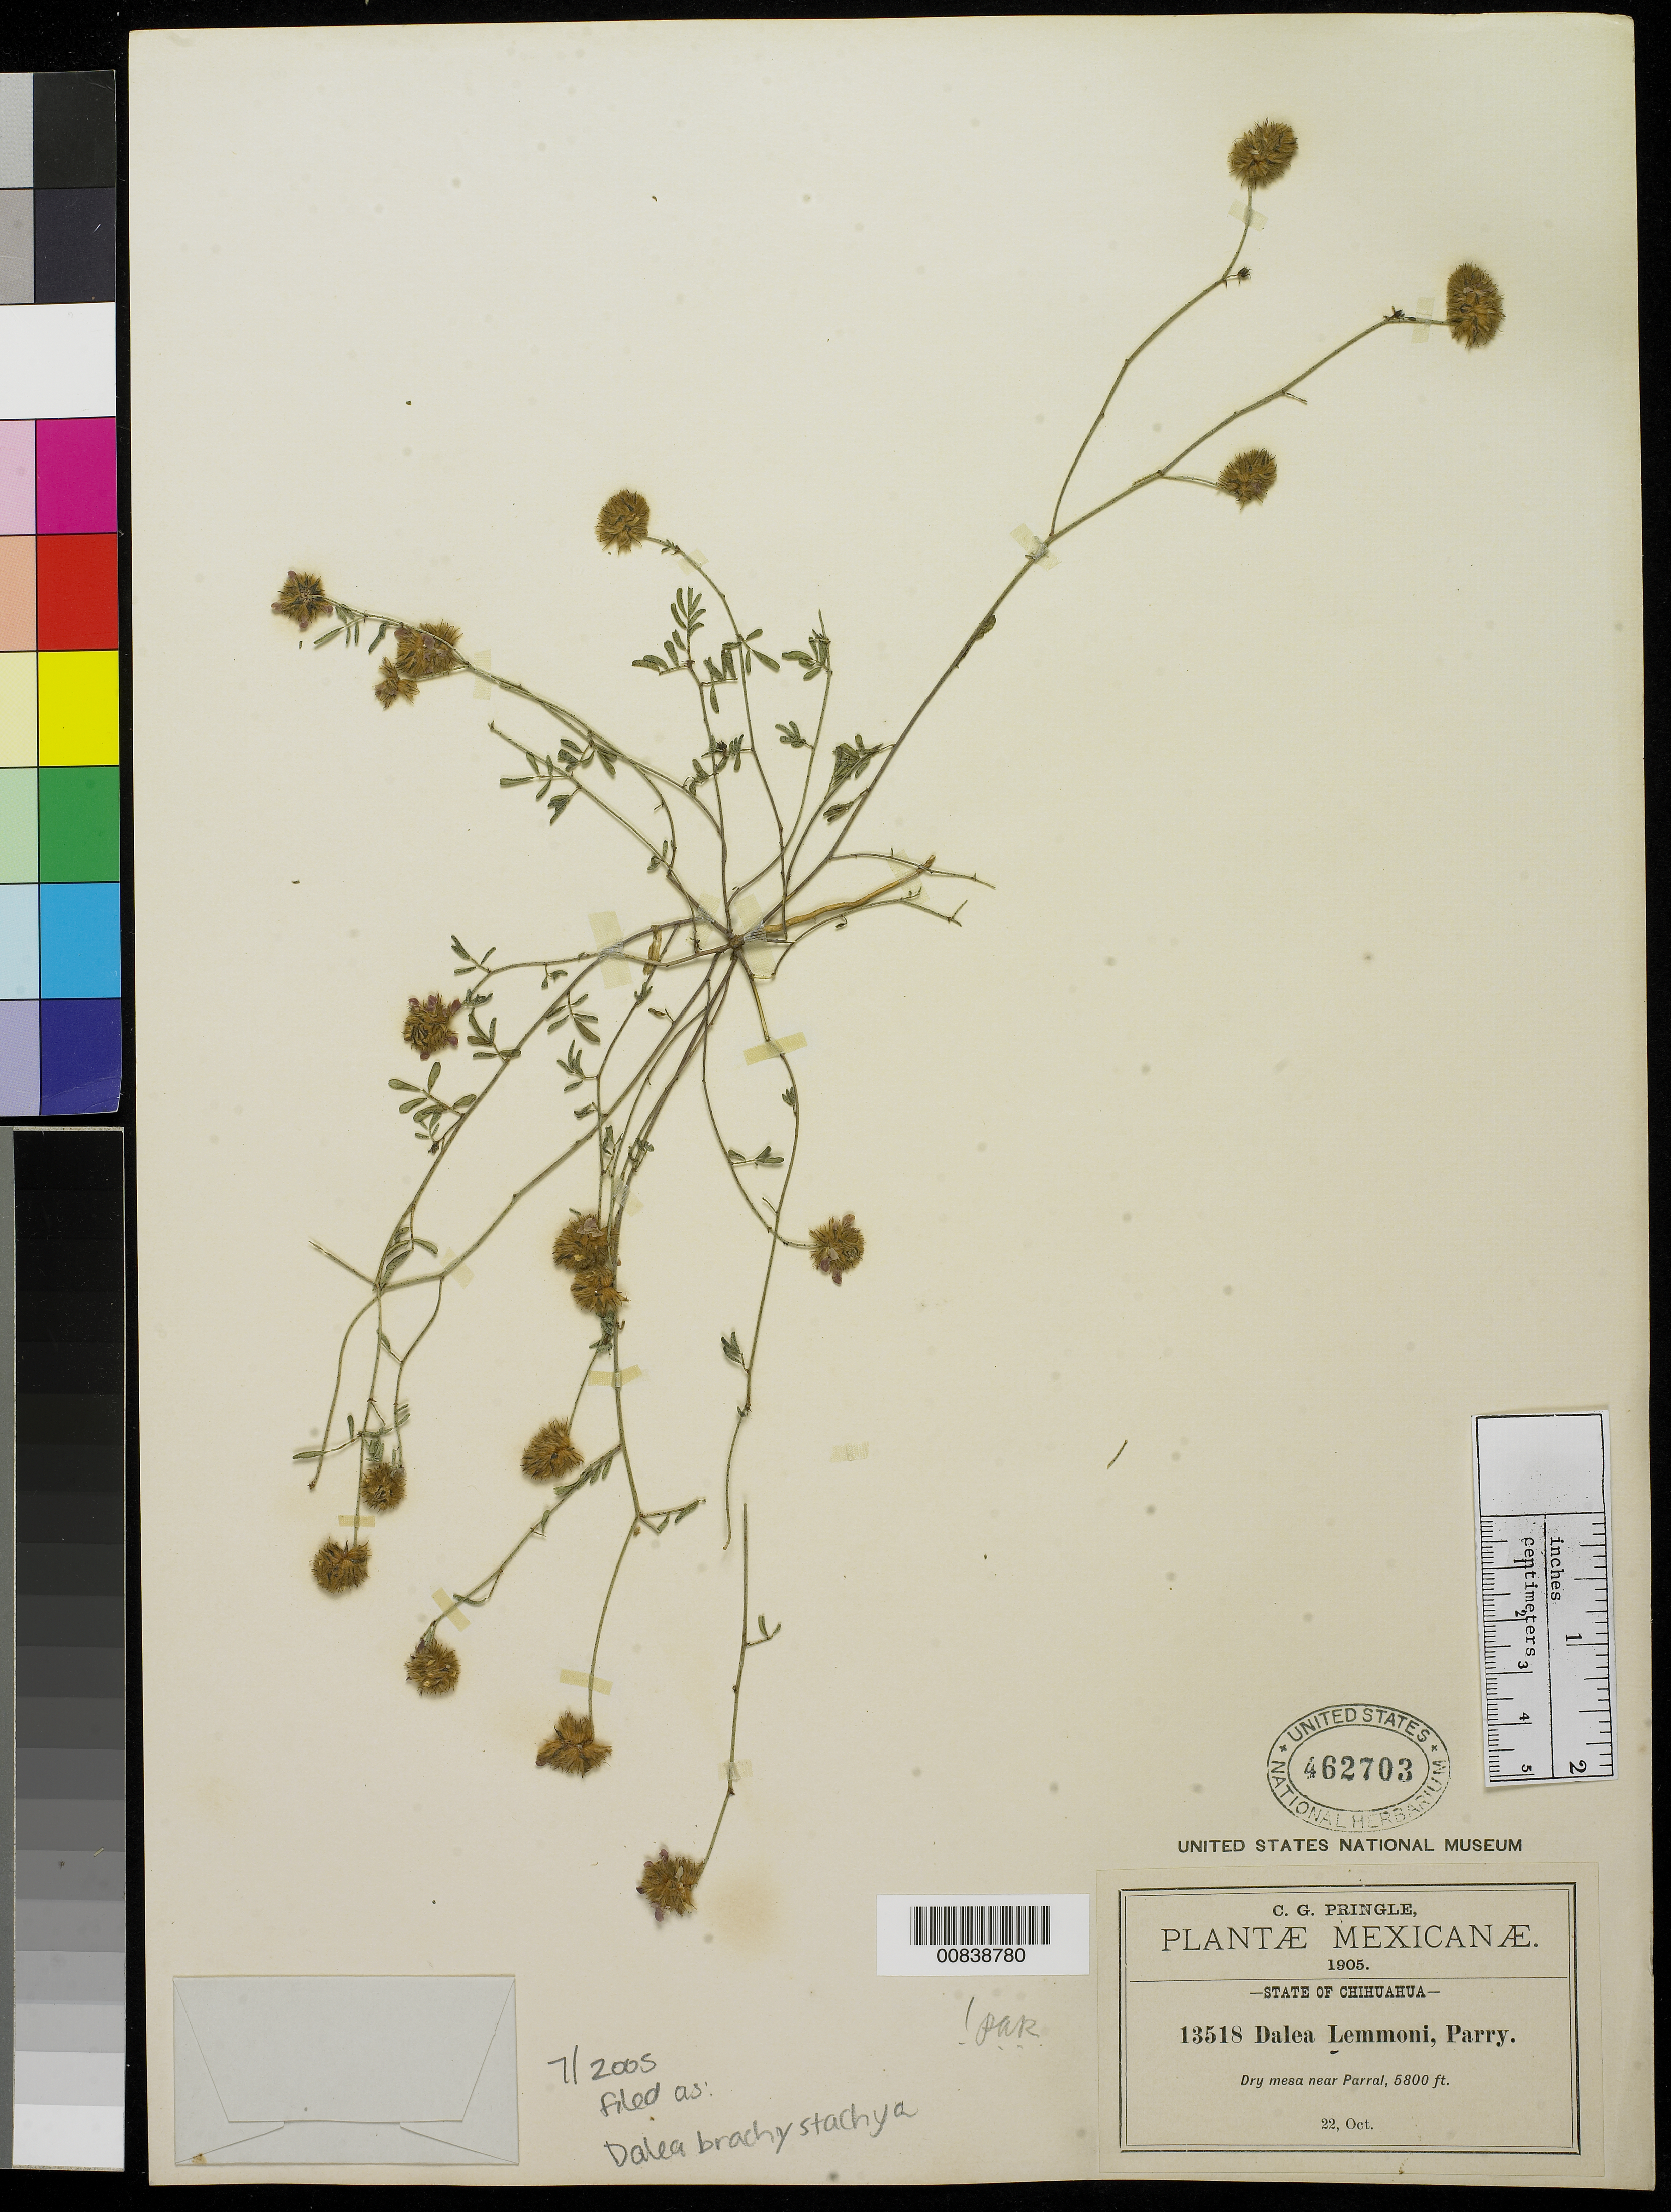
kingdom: Plantae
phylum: Tracheophyta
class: Magnoliopsida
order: Fabales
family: Fabaceae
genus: Dalea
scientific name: Dalea brachystachys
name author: A. Gray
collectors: C. G. Pringle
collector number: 13518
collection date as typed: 22 Oct 1905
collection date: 1905-10-22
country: Mexico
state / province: Chihuahua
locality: Dry mesa near Parral, Chihuahua.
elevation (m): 1768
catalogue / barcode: US 462703